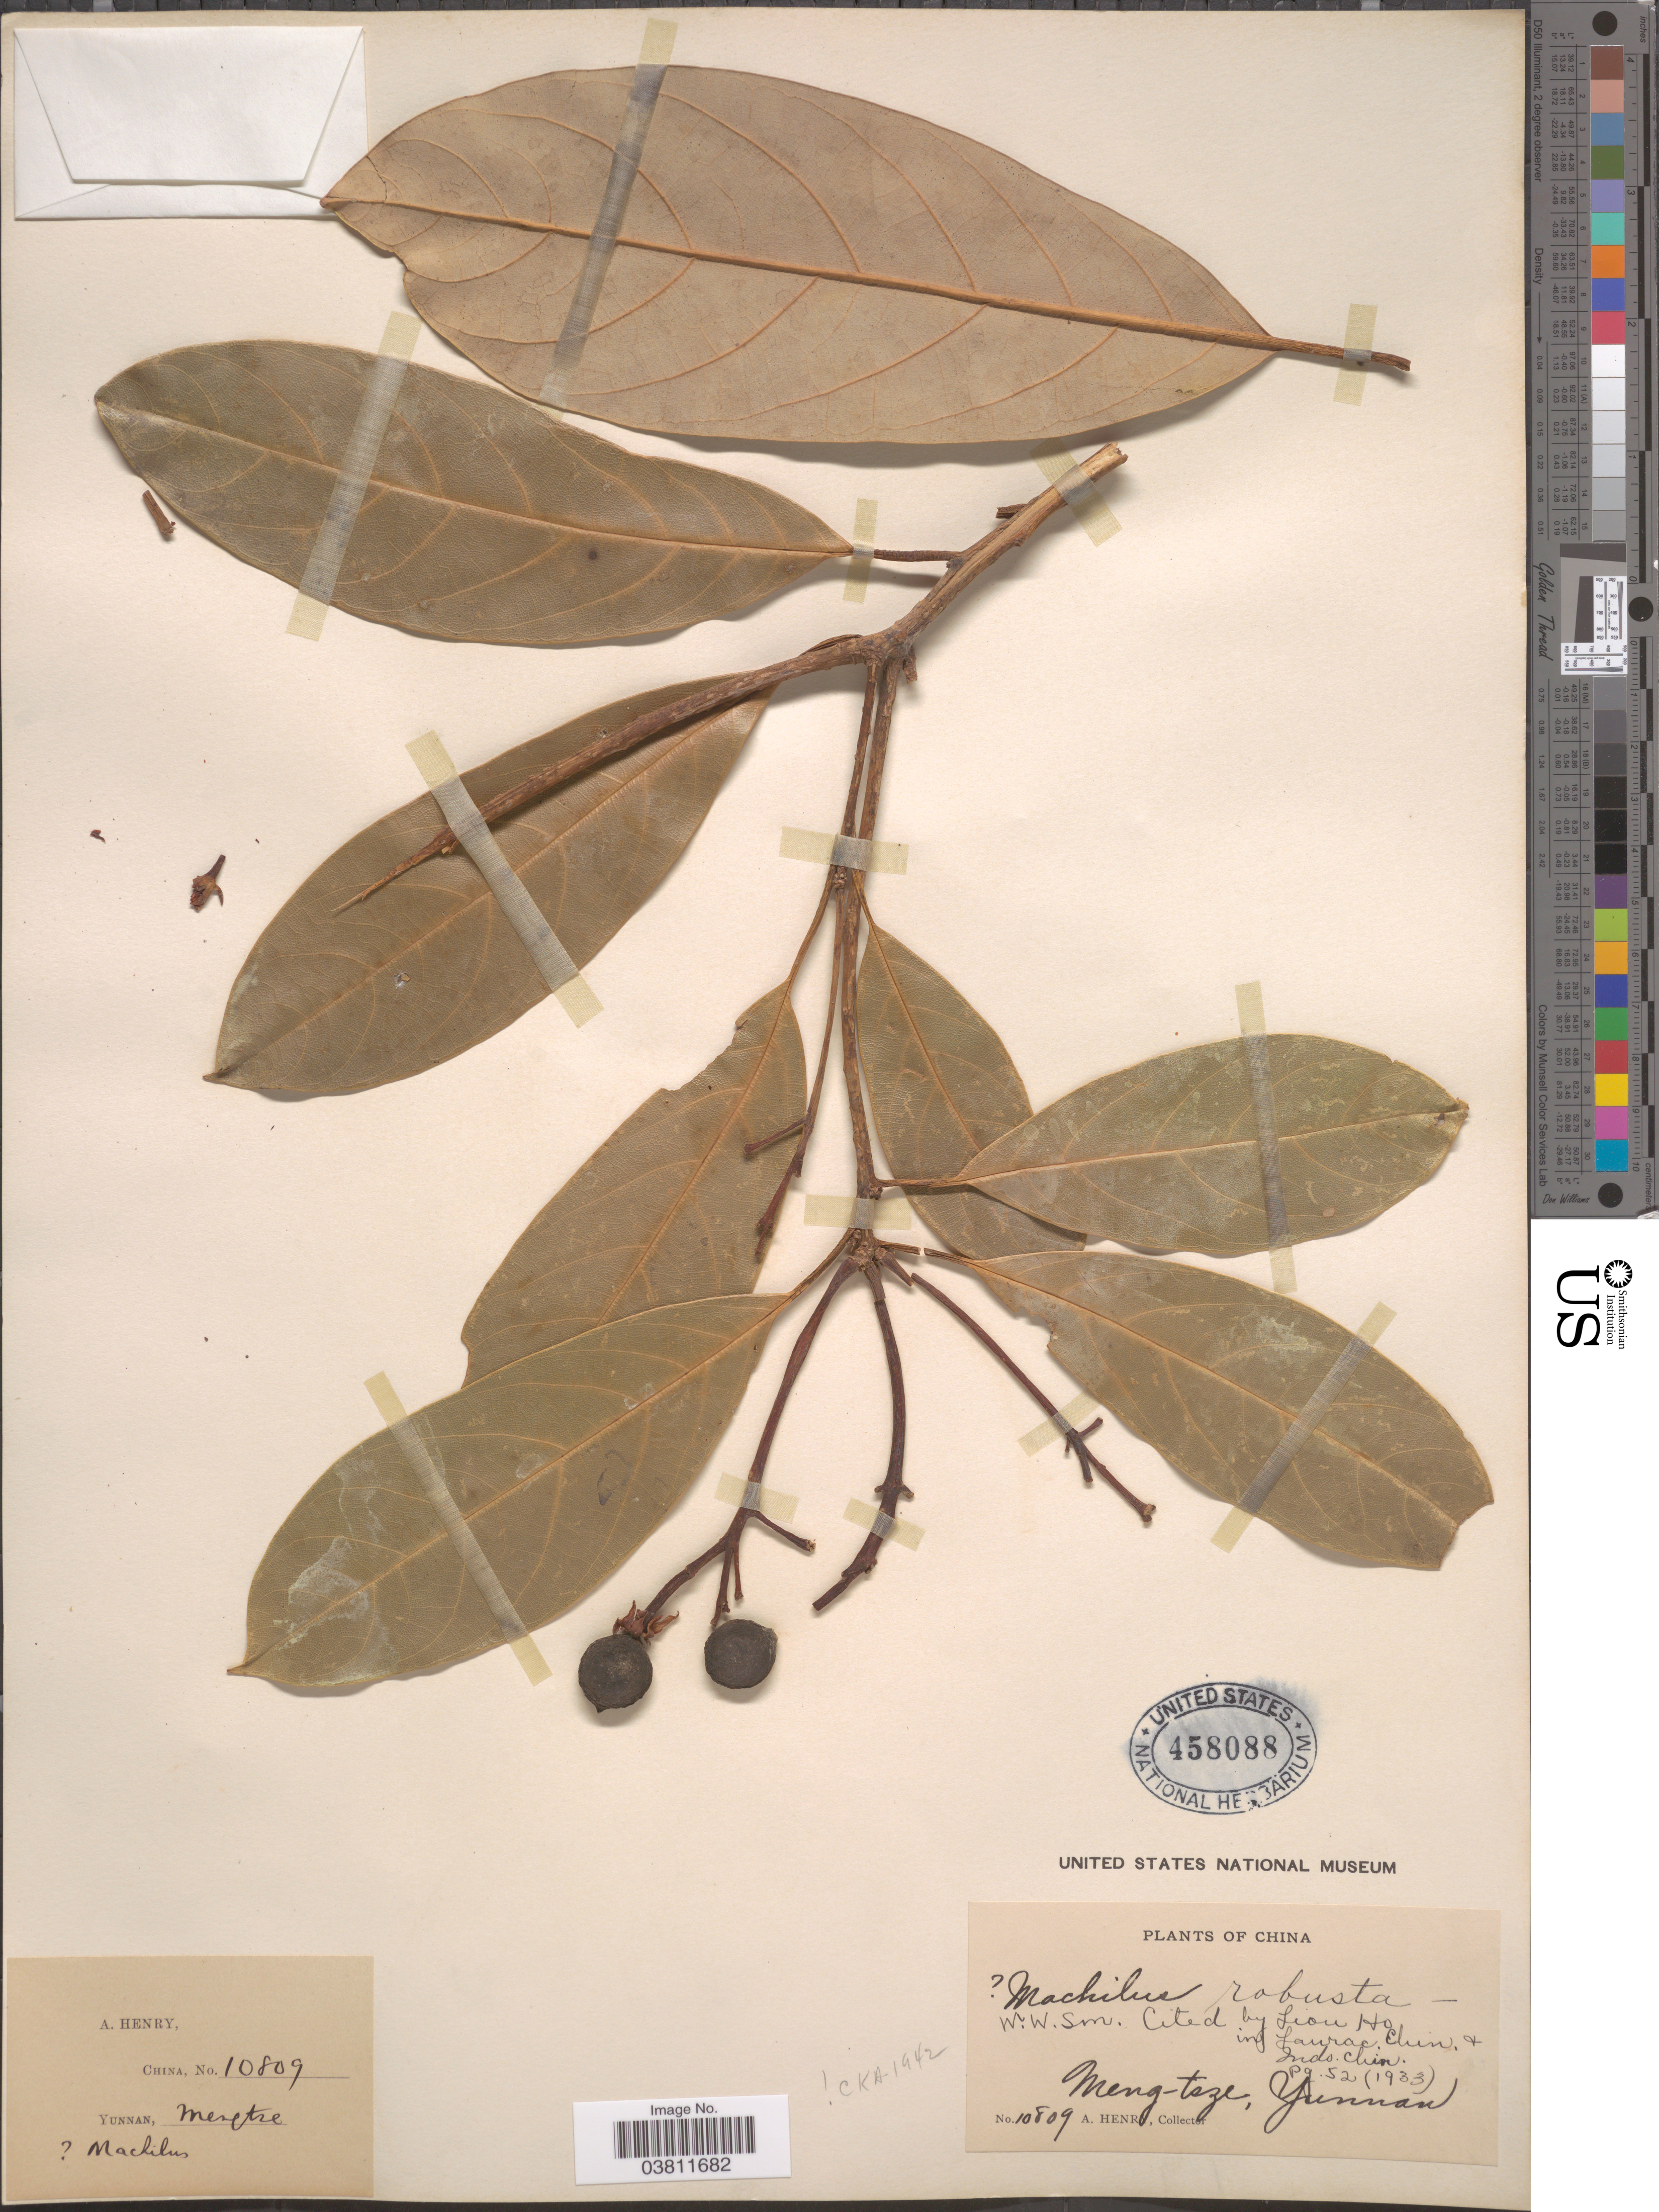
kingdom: Plantae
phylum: Tracheophyta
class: Magnoliopsida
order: Laurales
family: Lauraceae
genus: Machilus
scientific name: Machilus robusta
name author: W.W. Sm.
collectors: A. Henry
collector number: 10809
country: China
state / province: Yunnan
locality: Meng-tsze.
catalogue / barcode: US 458088